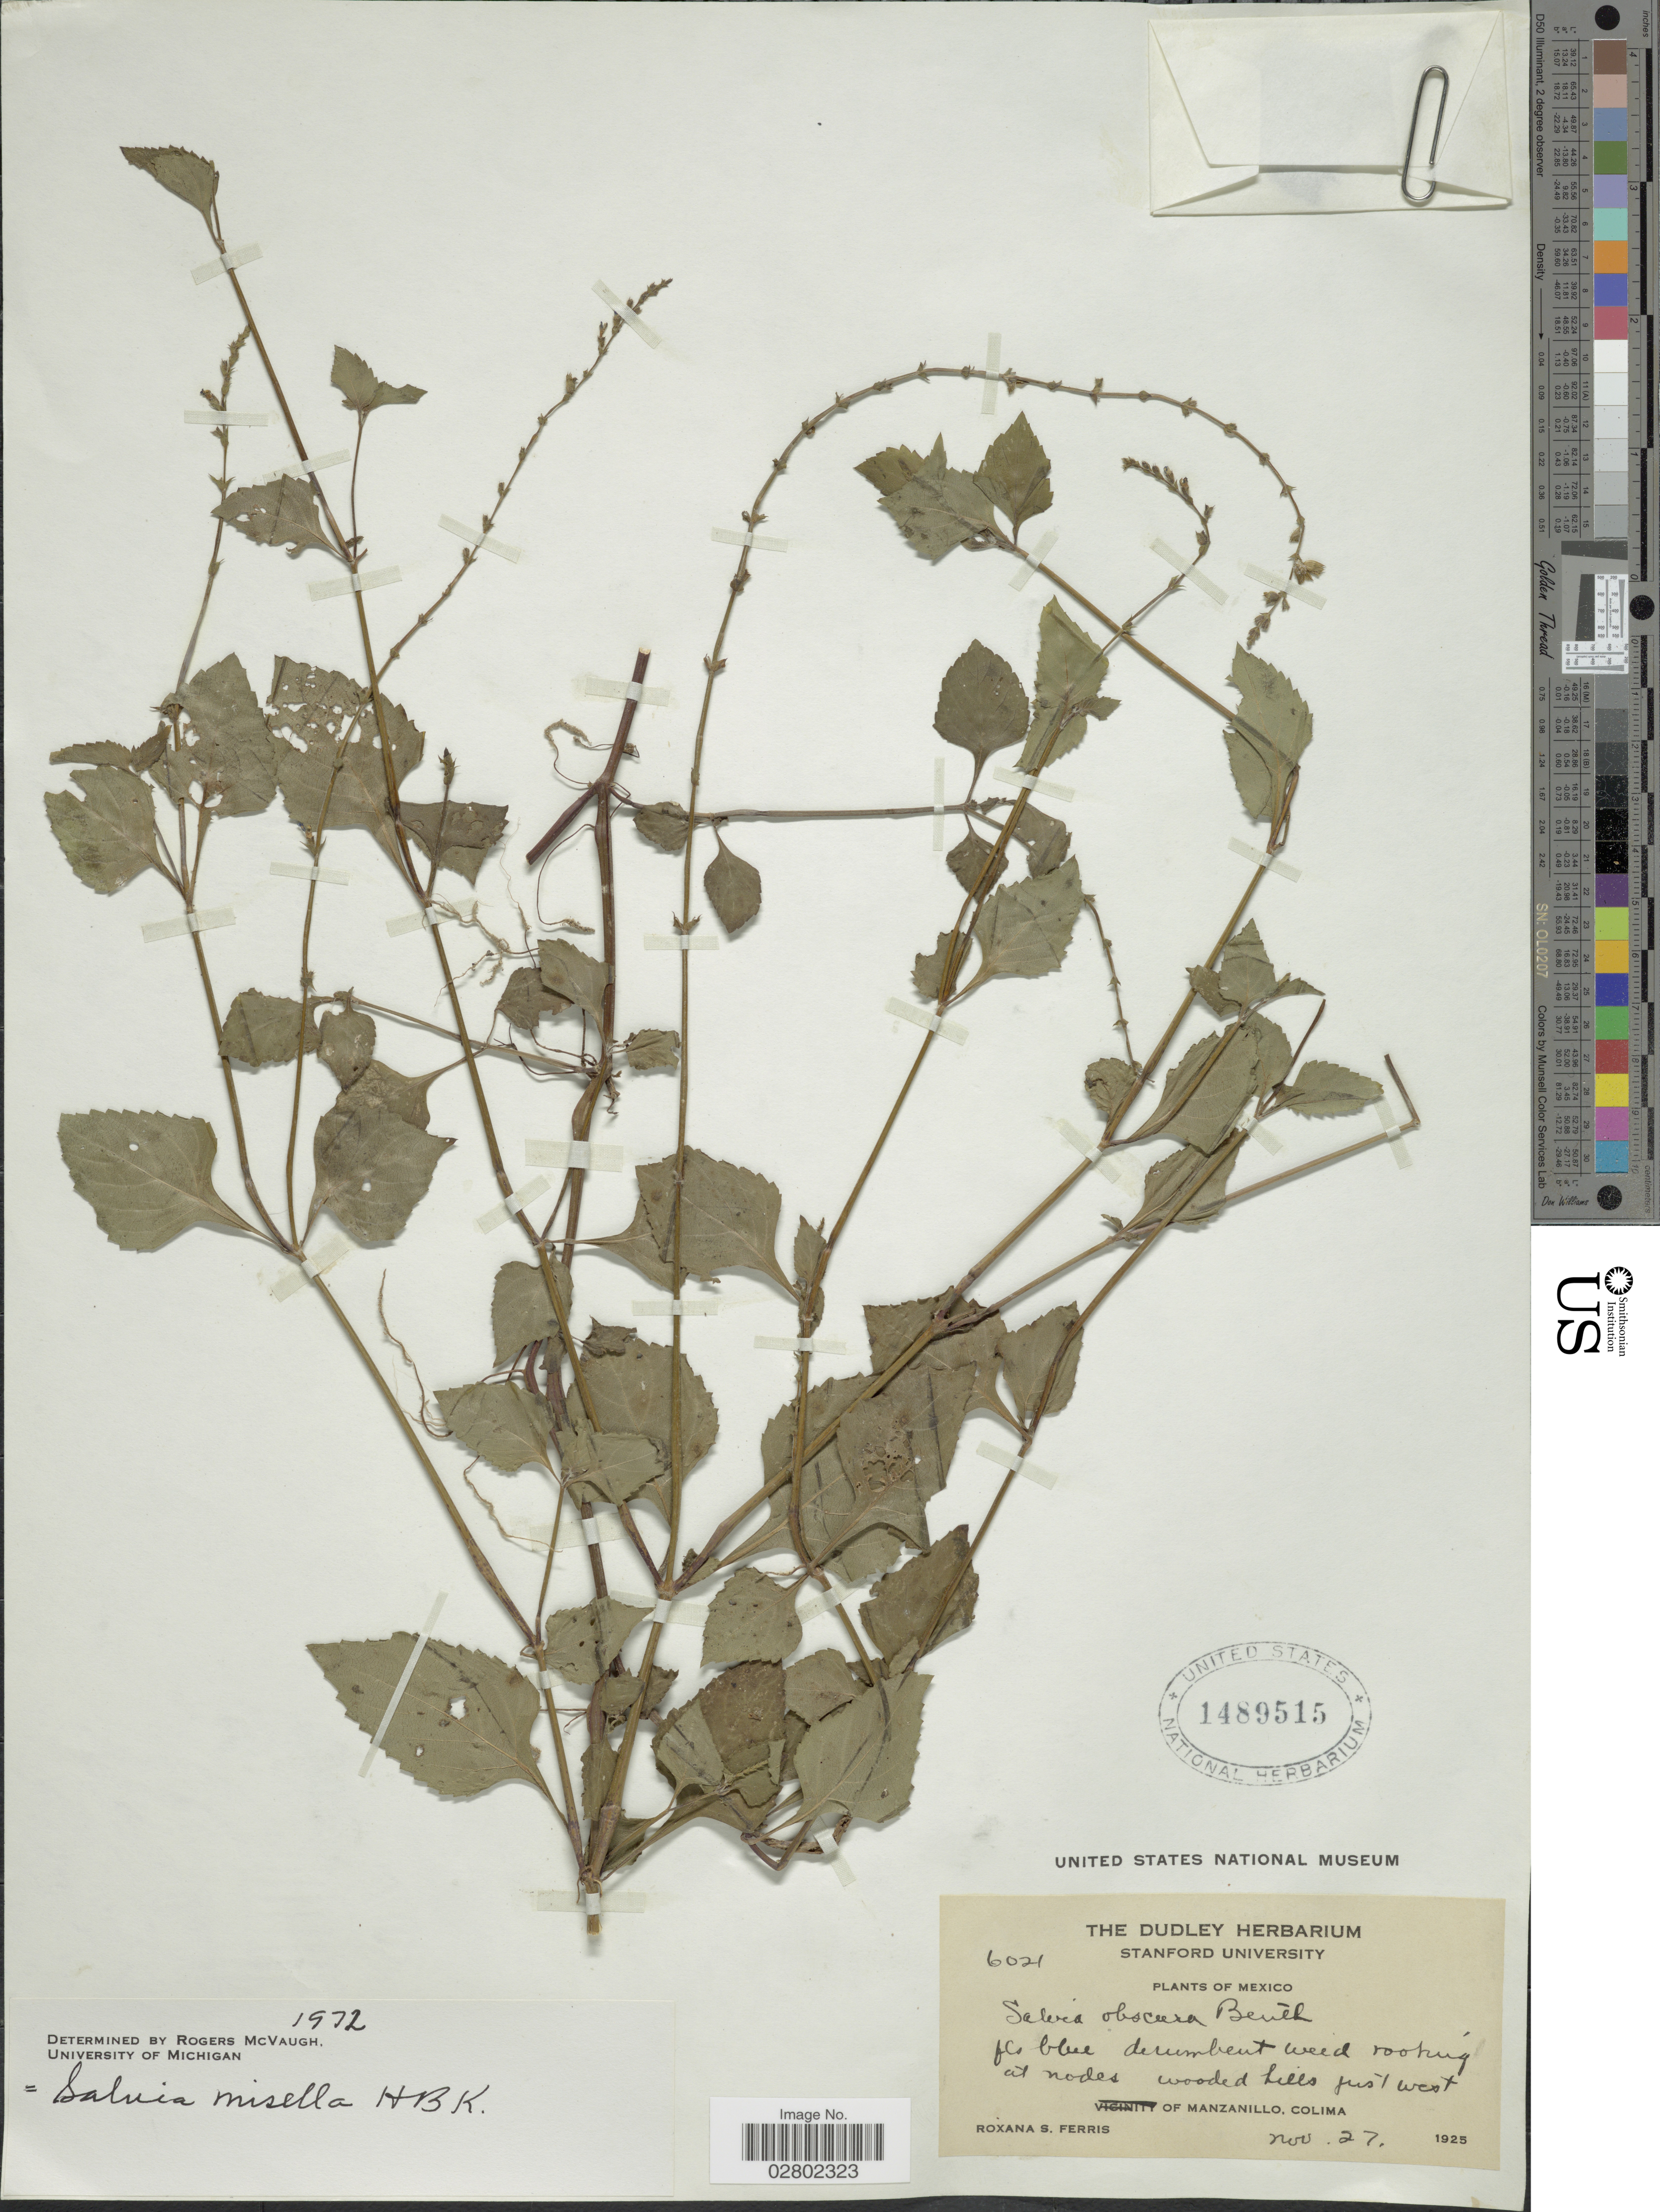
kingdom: Plantae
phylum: Tracheophyta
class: Magnoliopsida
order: Lamiales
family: Lamiaceae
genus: Salvia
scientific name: Salvia misella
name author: Kunth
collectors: R. S. Ferris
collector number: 6021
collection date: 1925-11-27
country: Mexico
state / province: Colima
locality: Wooded hills just west of Manzanillo.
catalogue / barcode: US 1489515